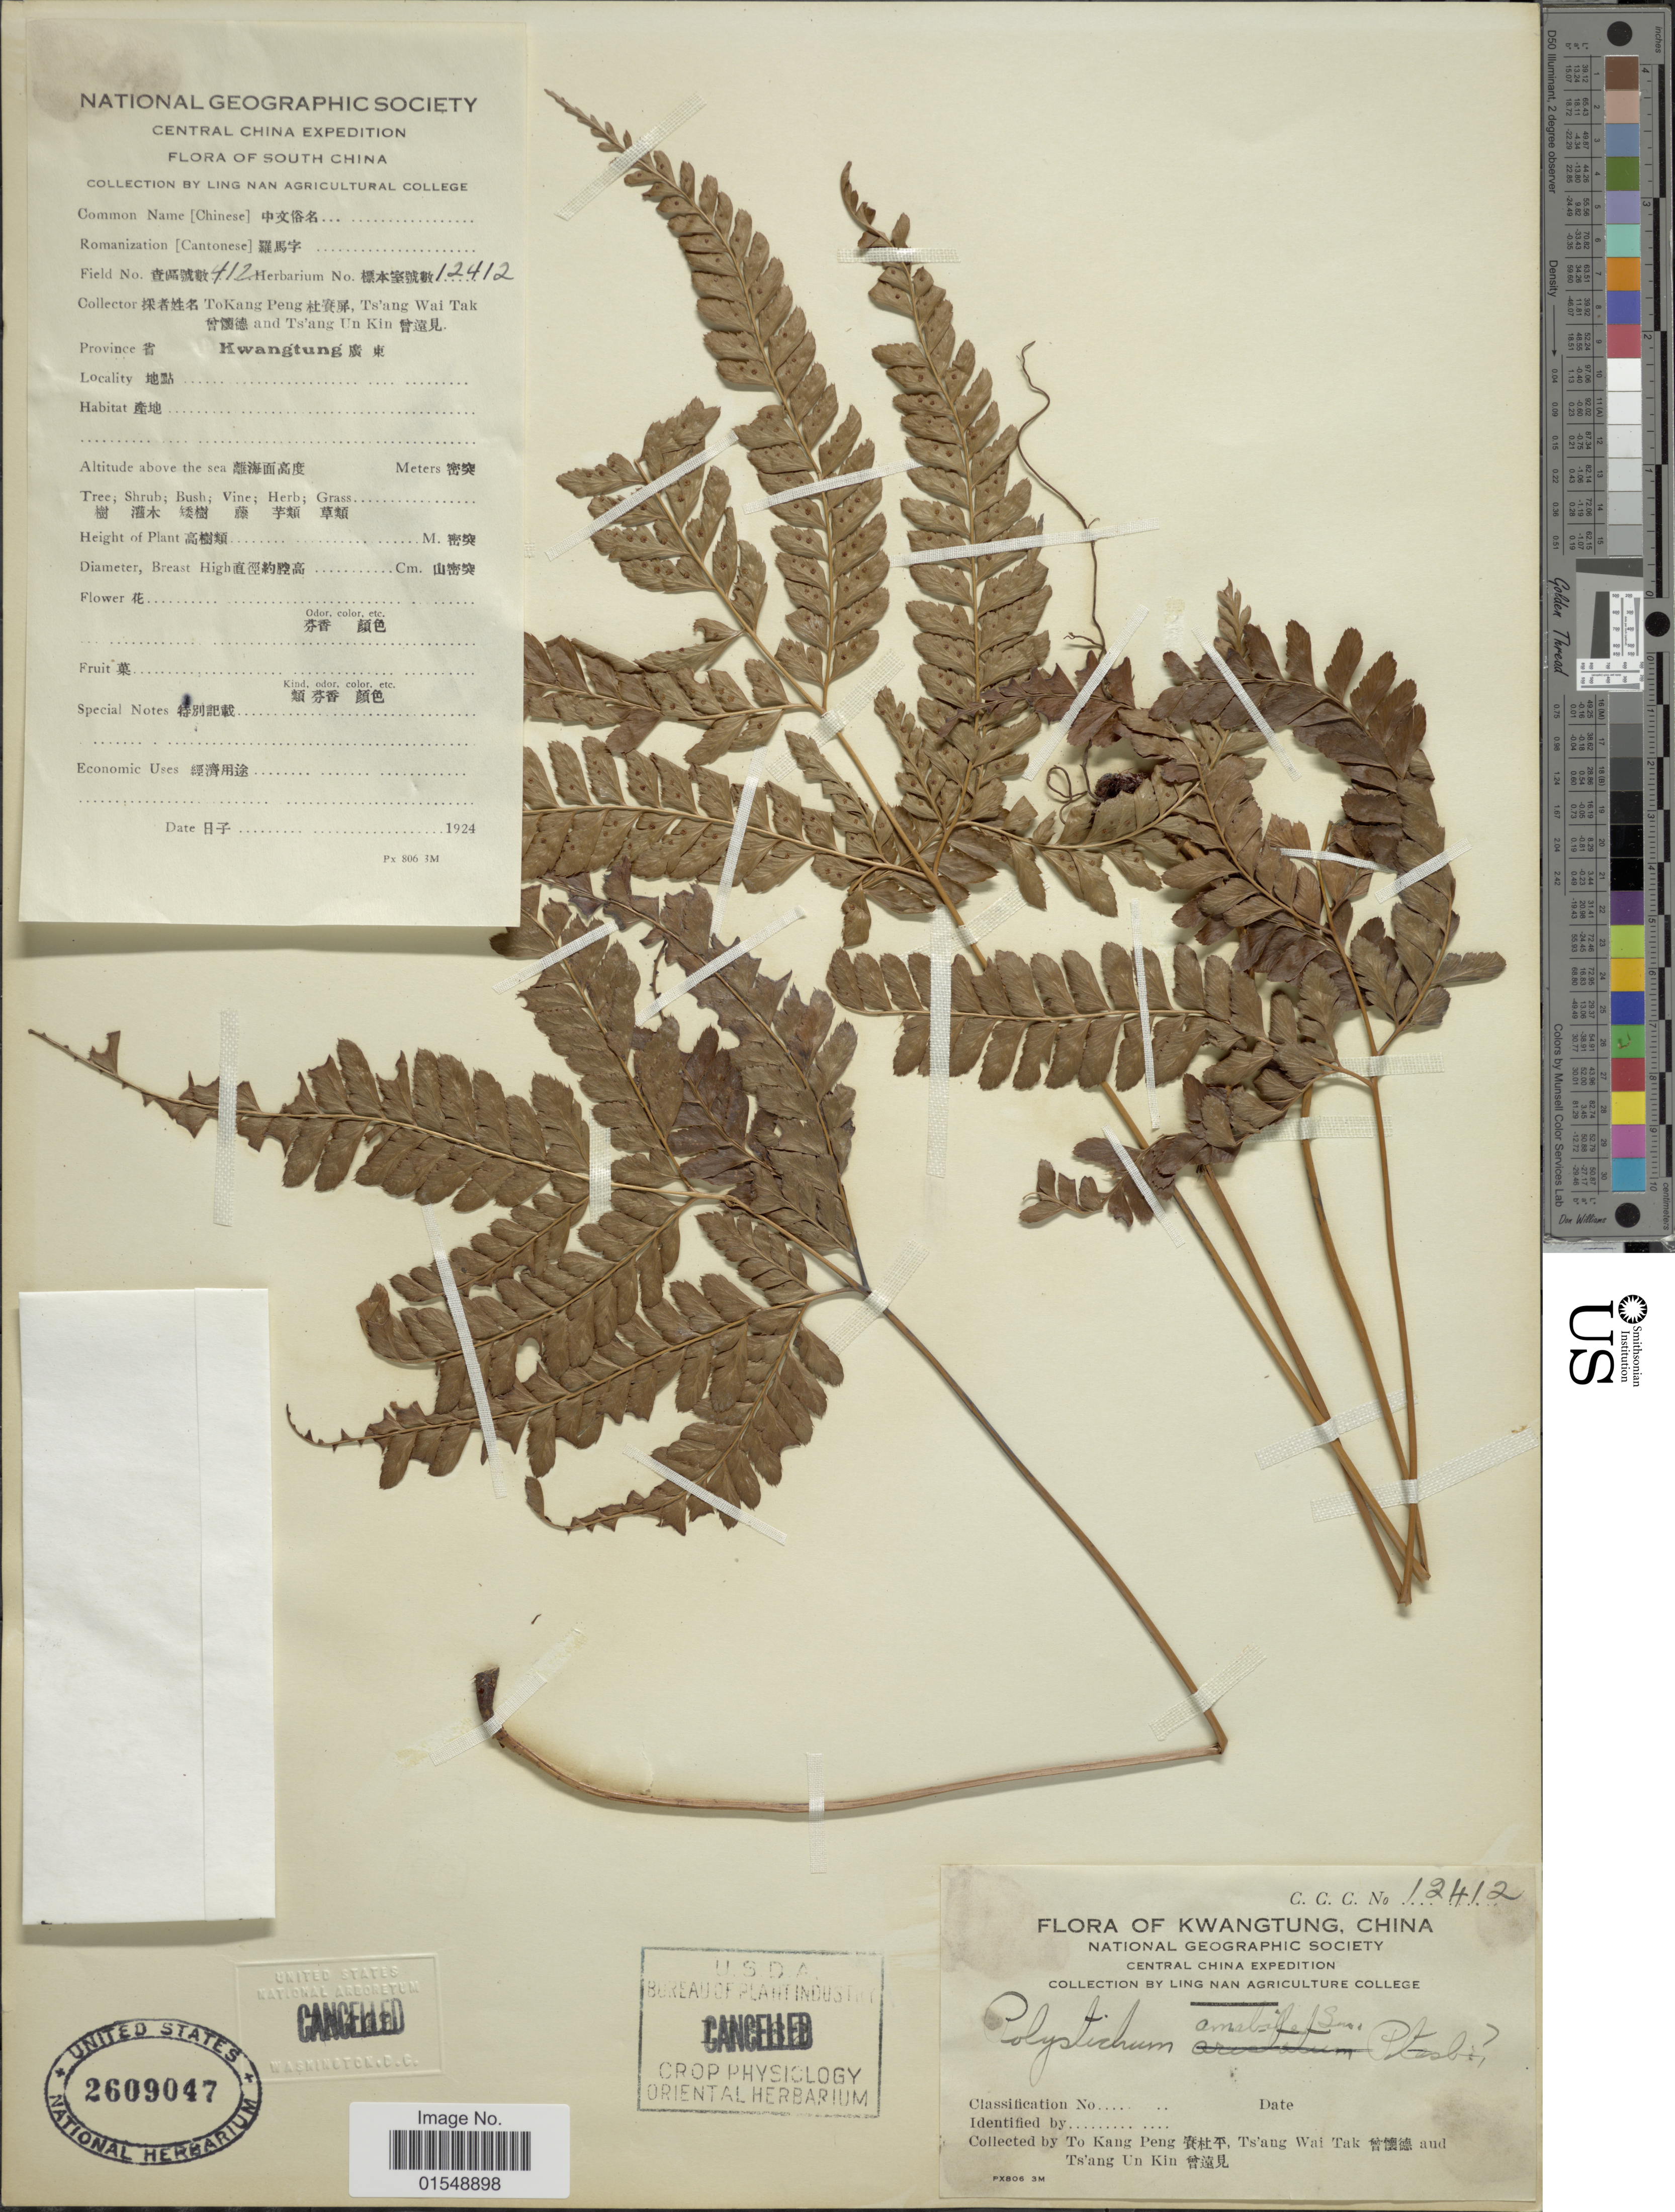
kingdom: Plantae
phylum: Tracheophyta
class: Polypodiopsida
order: Polypodiales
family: Dryopteridaceae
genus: Arachniodes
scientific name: Arachniodes amabilis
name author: (Blume) Tindale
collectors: Kang Peng To, W. T. Tsang & U. K. Tsang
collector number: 12412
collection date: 1924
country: China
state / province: Guangdong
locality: South China, Kwangtung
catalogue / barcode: US 2609047